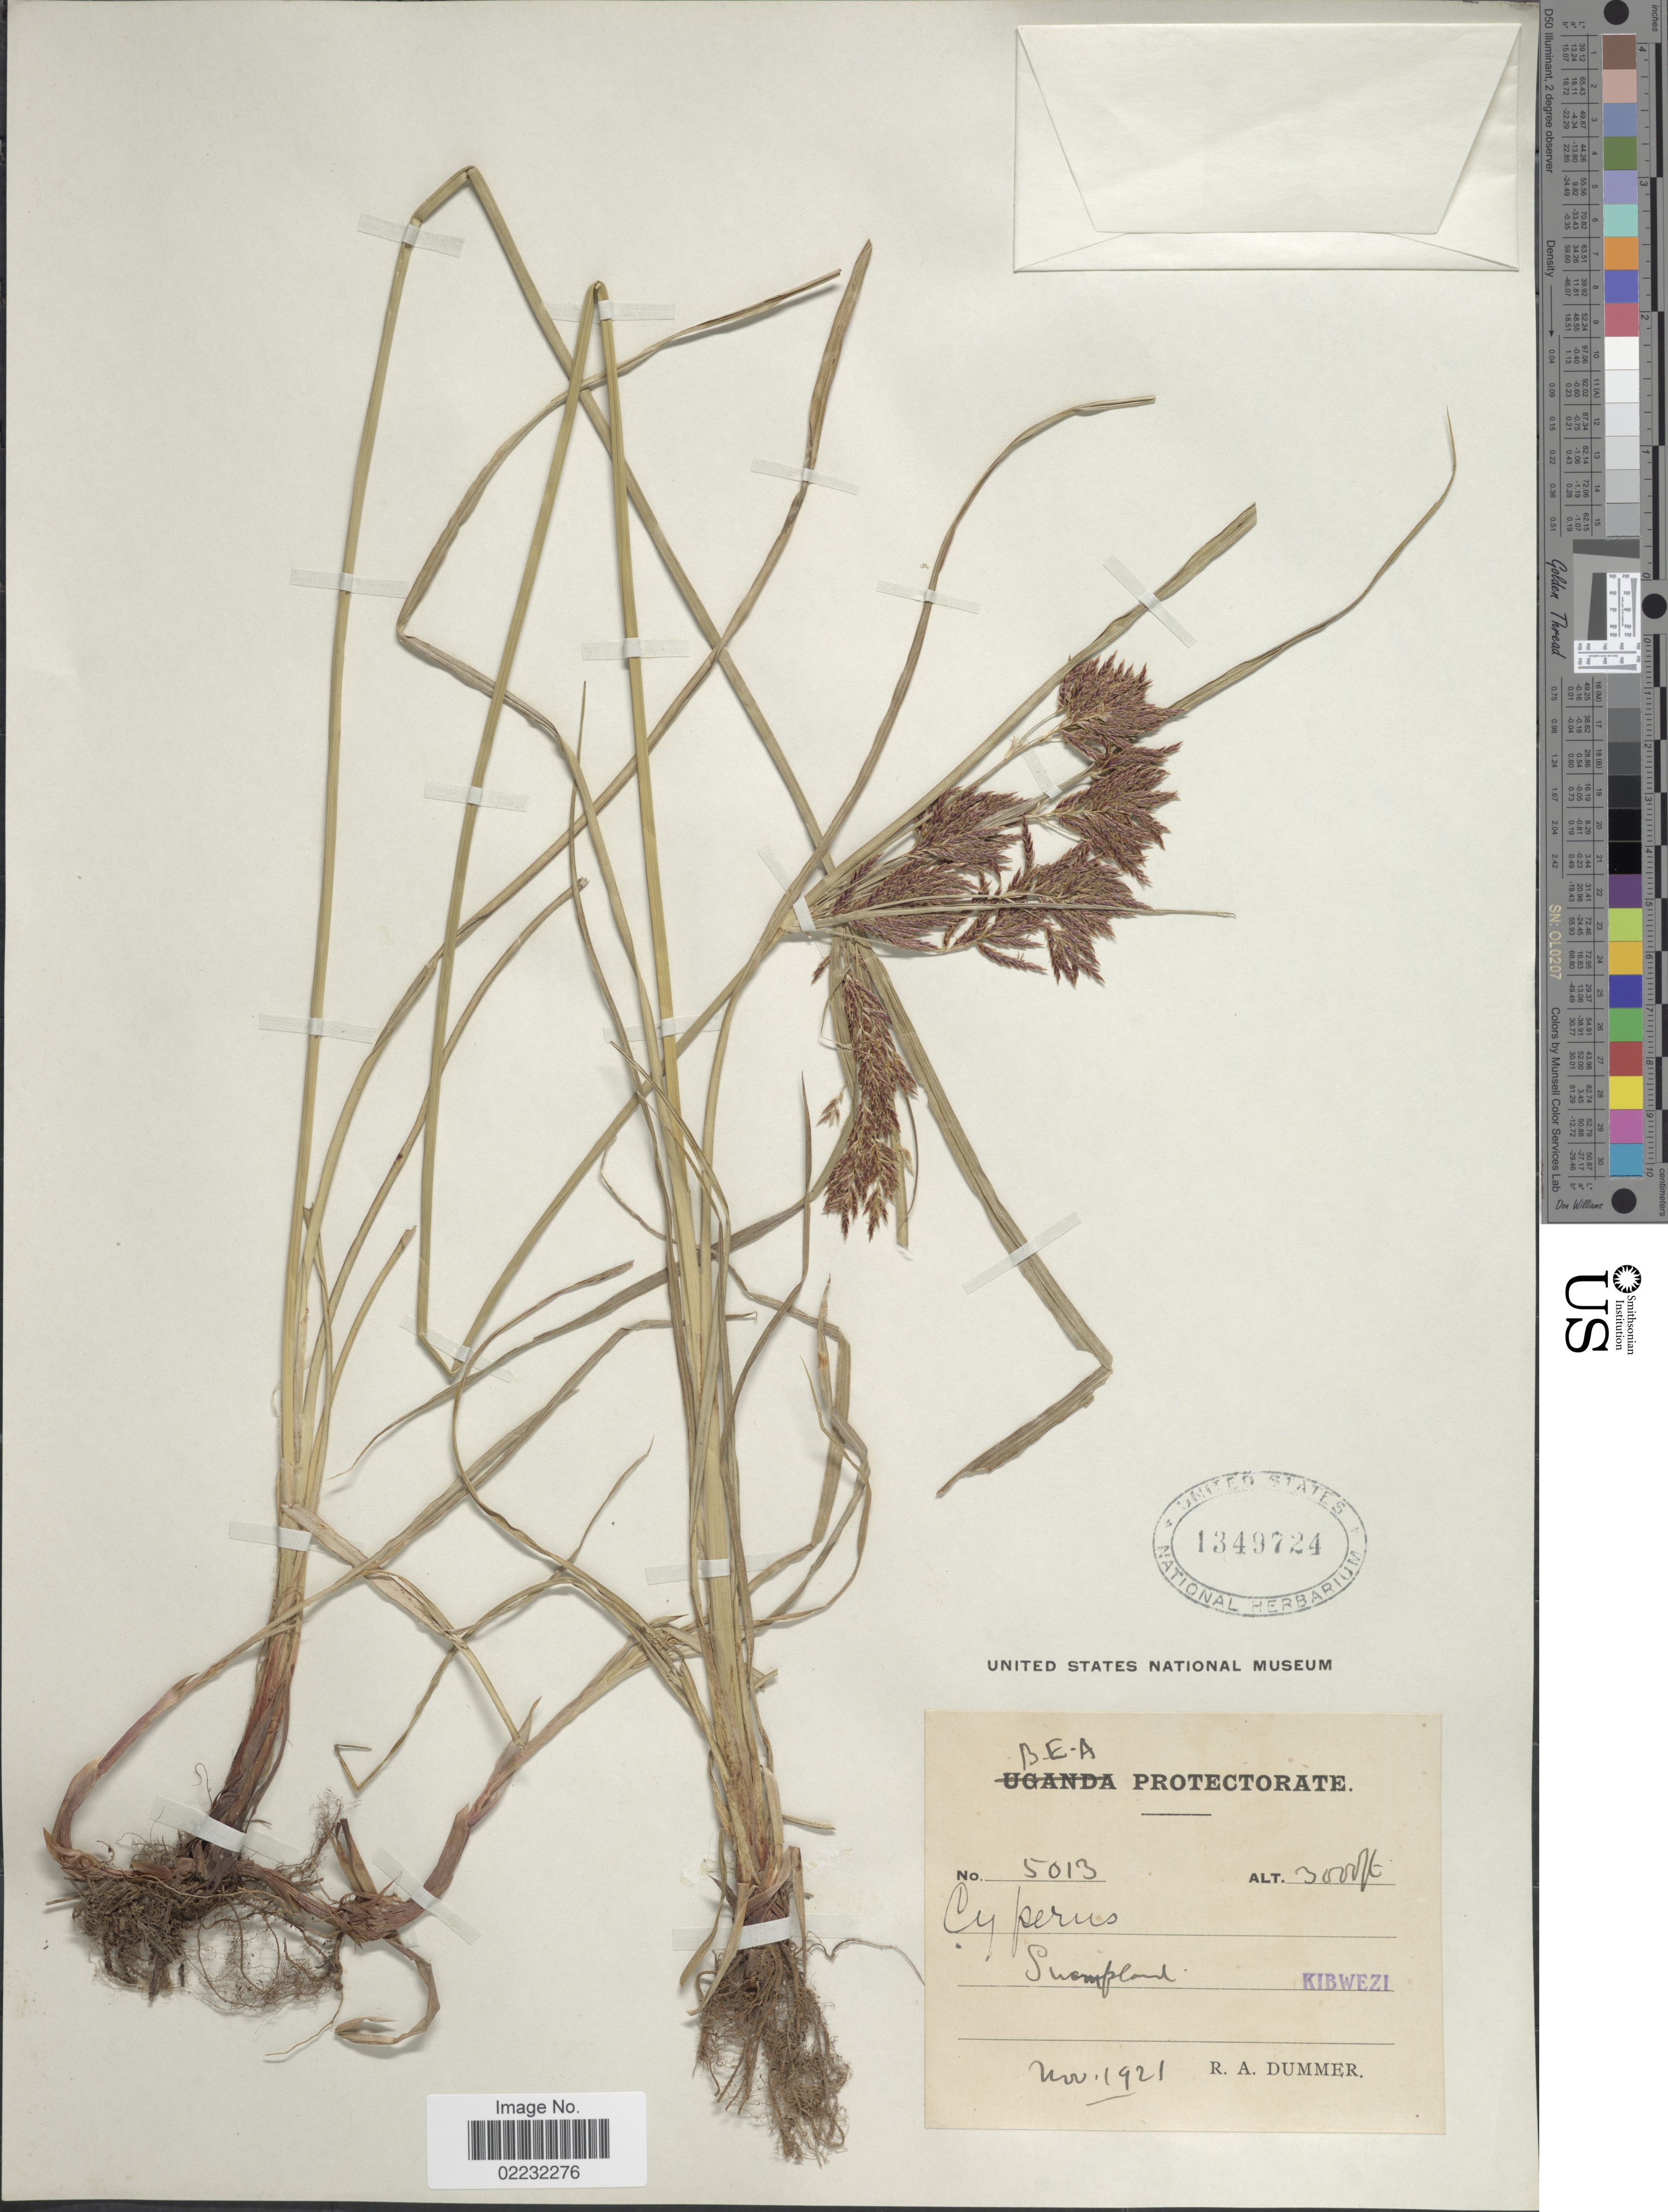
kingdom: Plantae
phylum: Tracheophyta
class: Liliopsida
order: Poales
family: Cyperaceae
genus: Cyperus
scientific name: Cyperus sp.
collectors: R. Dümmer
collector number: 5013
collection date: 1921-11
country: Kenya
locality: B.E.A., swampland, Kibwezi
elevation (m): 914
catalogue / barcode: US 1349724